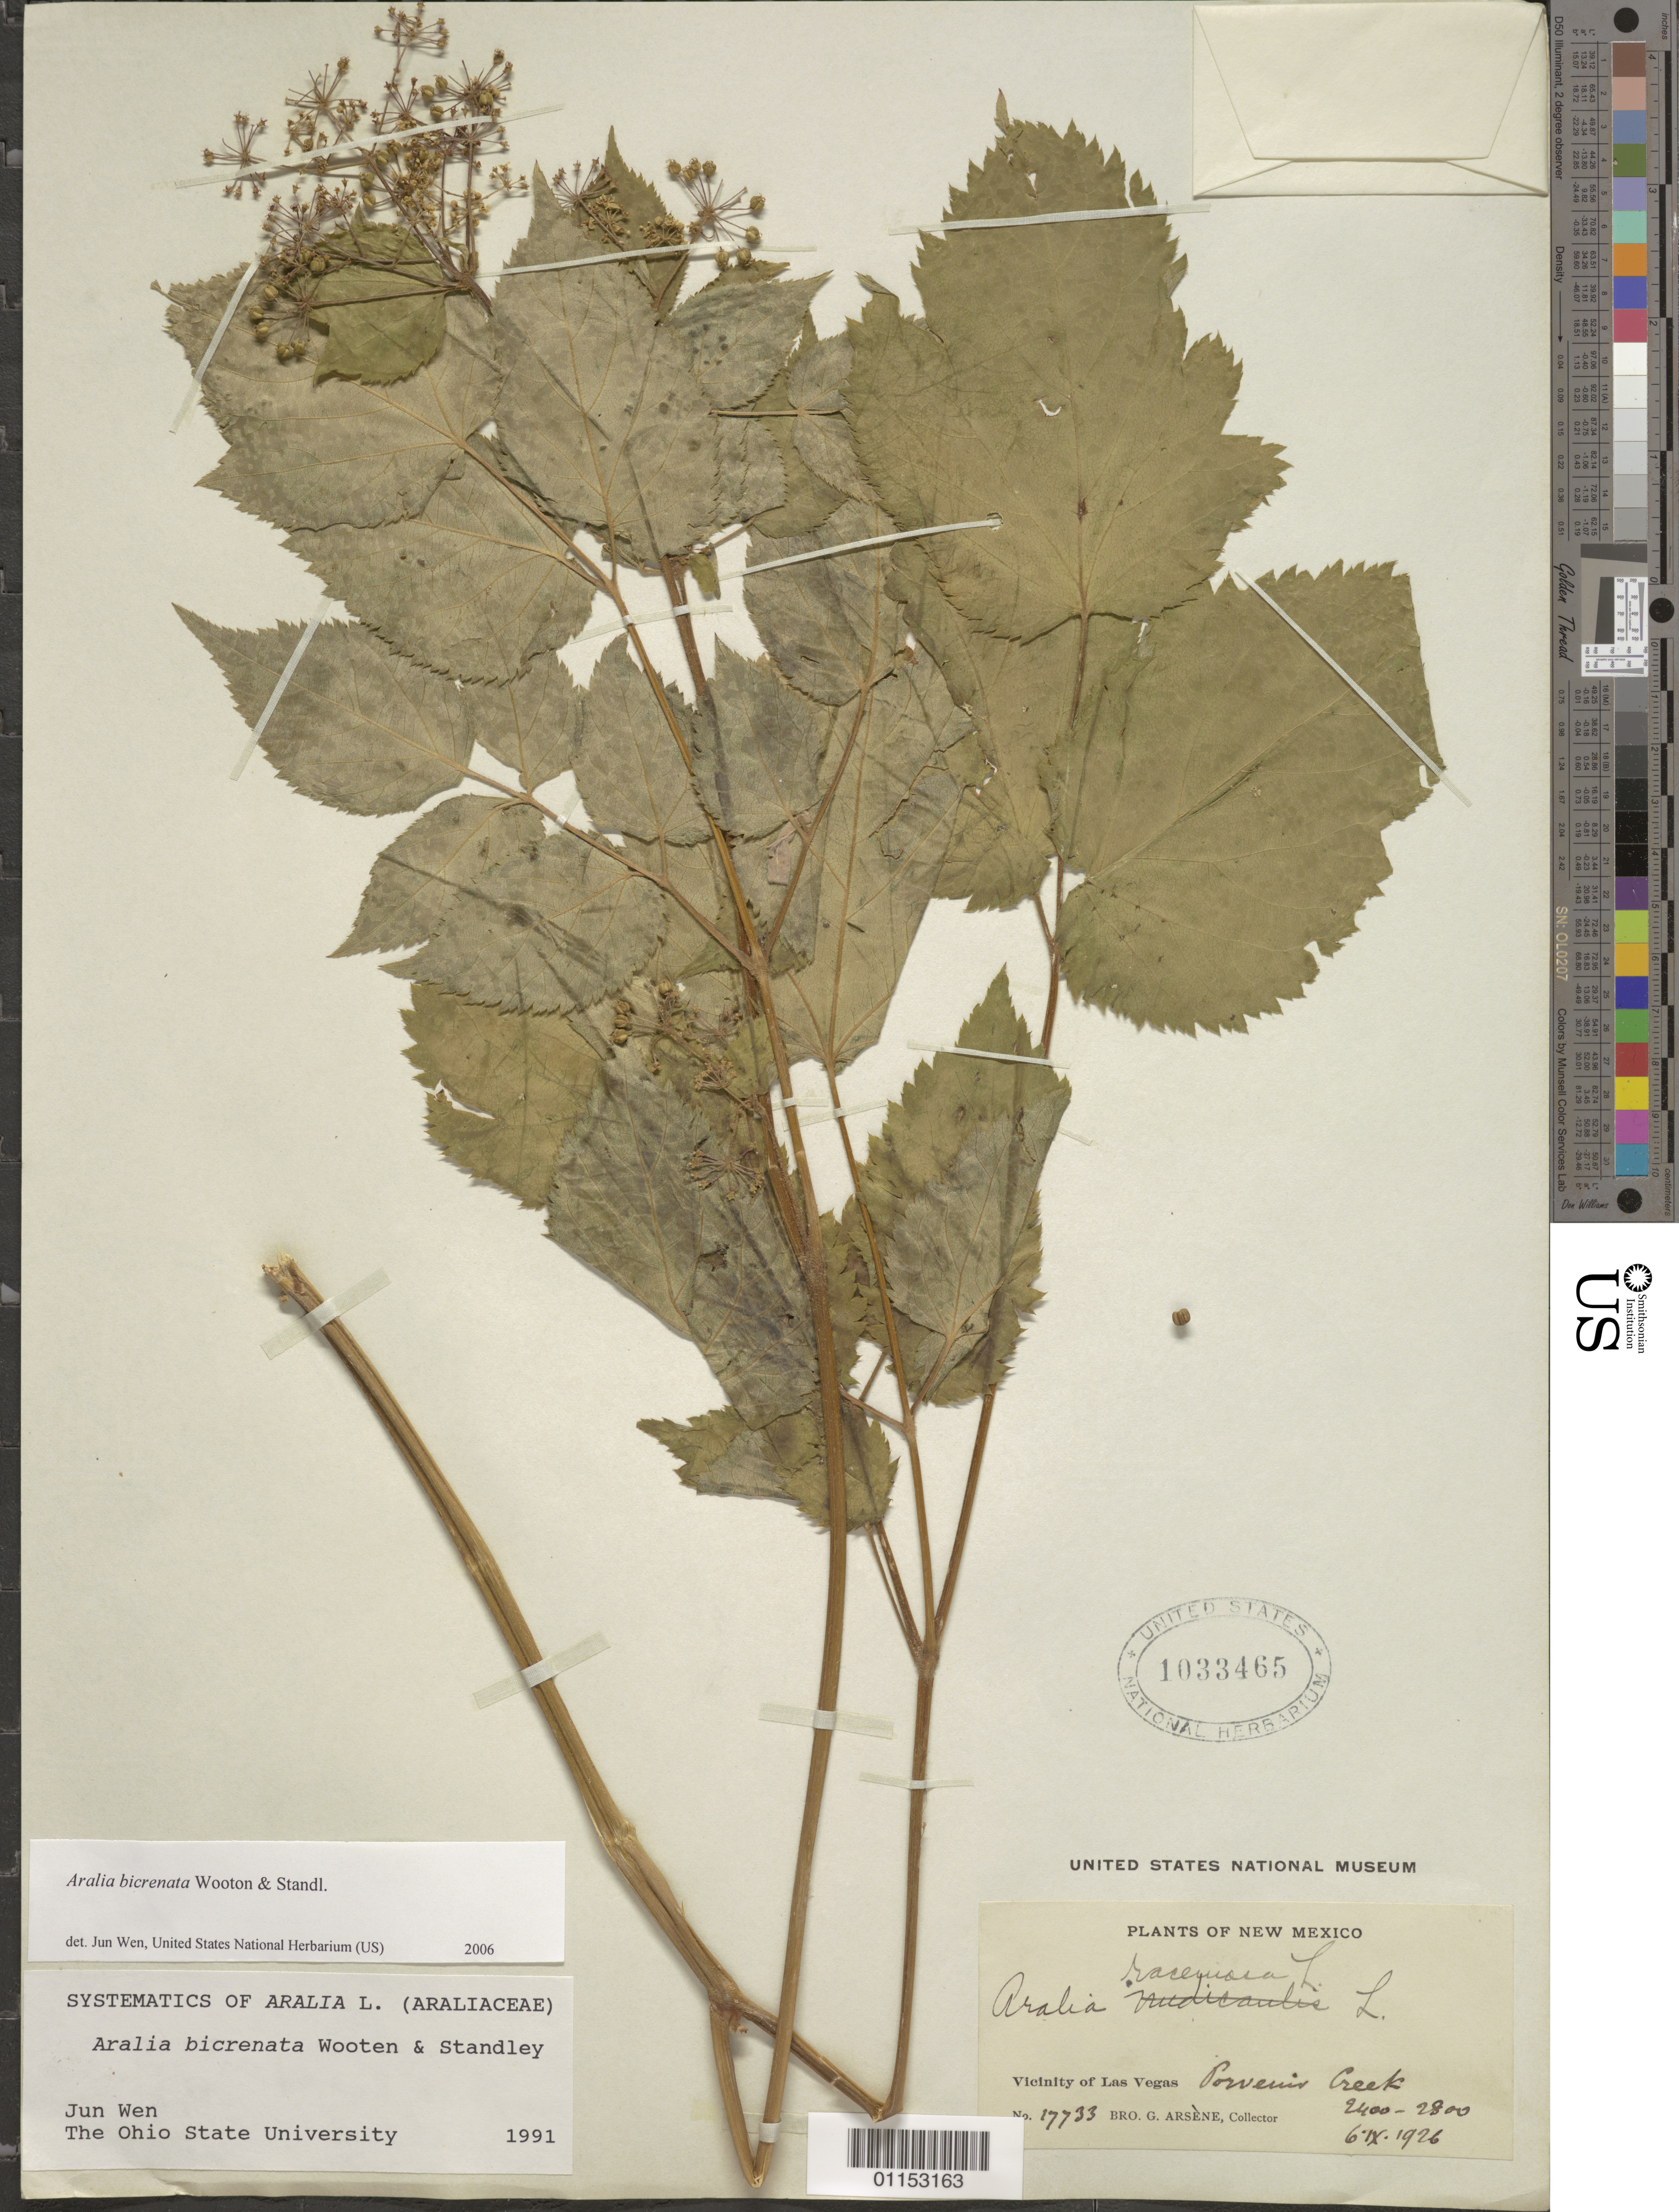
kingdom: Plantae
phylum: Tracheophyta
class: Magnoliopsida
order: Apiales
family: Araliaceae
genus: Aralia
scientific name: Aralia bicrenata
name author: Wooton & Standl.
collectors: Bro. G. Arsène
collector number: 17733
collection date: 1926-09-06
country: United States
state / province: New Mexico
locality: Vicinity of Las Vegas.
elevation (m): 2400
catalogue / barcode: US 1033465